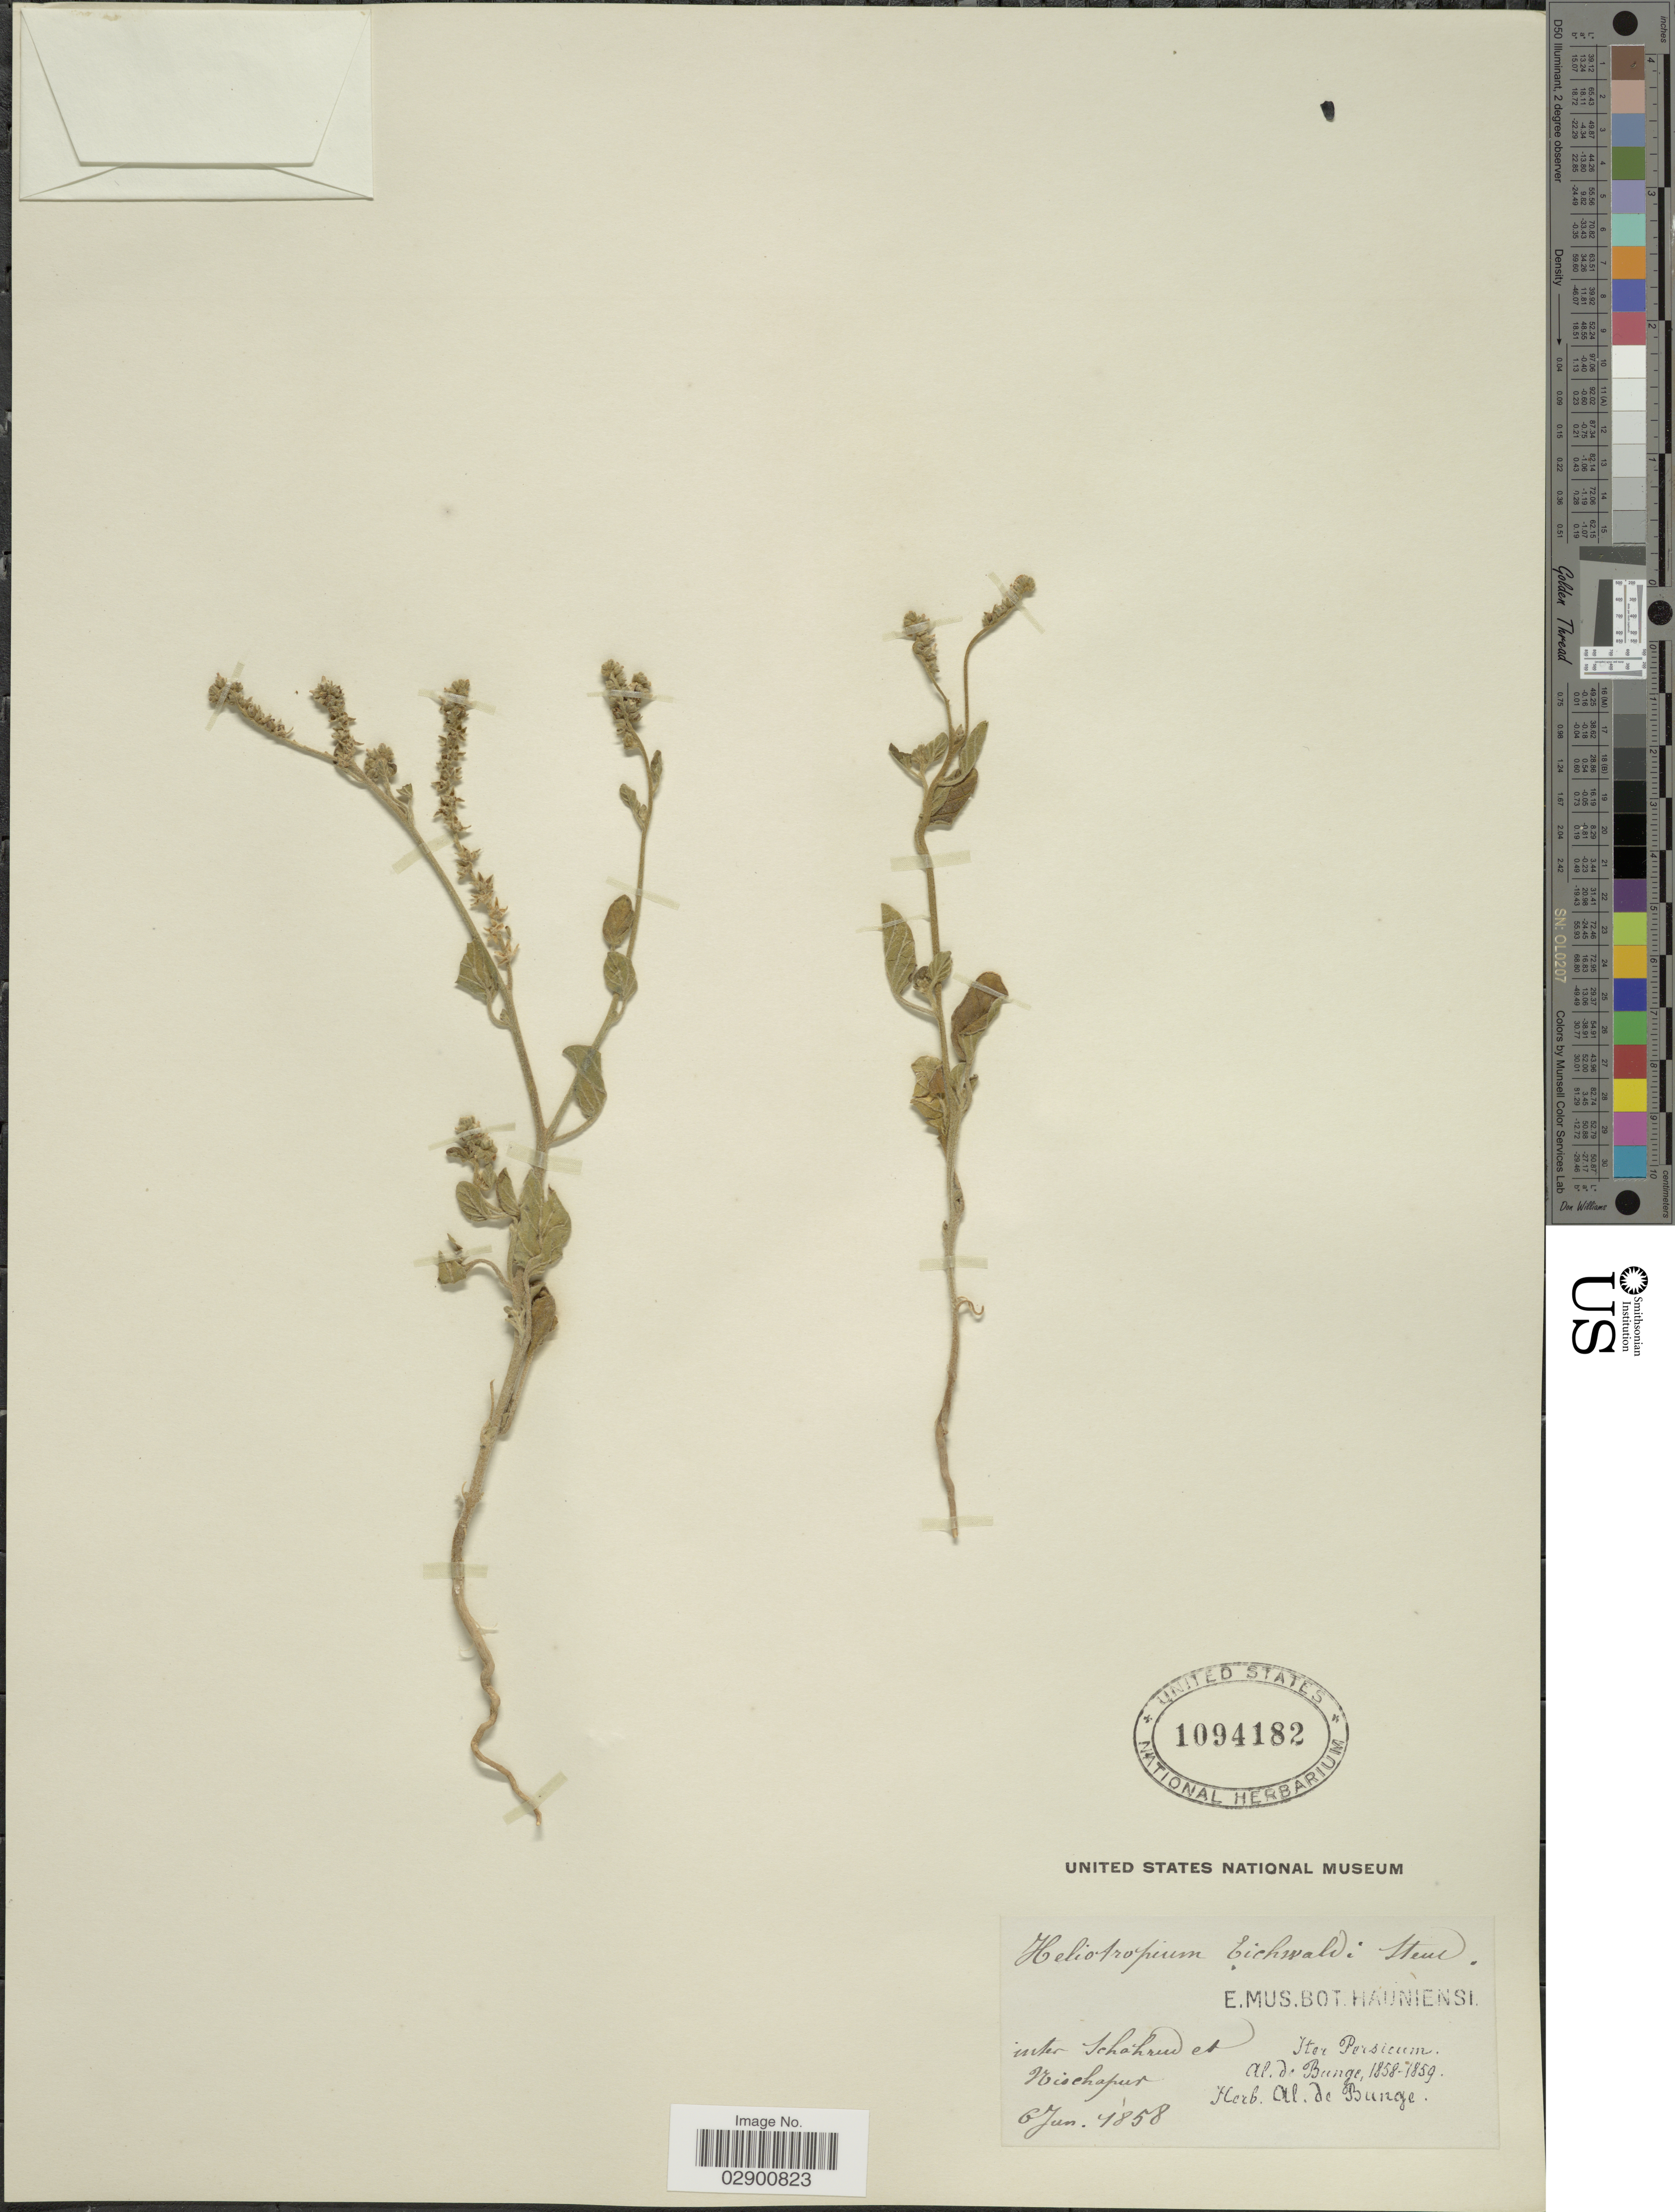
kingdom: Plantae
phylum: Tracheophyta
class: Magnoliopsida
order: Boraginales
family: Heliotropiaceae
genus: Heliotropium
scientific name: Heliotropium europaeum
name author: L.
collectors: A. de Bunge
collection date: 1858-06-06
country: Iran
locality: Inter Schahrud et Nischapur. Iter Persicum.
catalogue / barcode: US 1094182